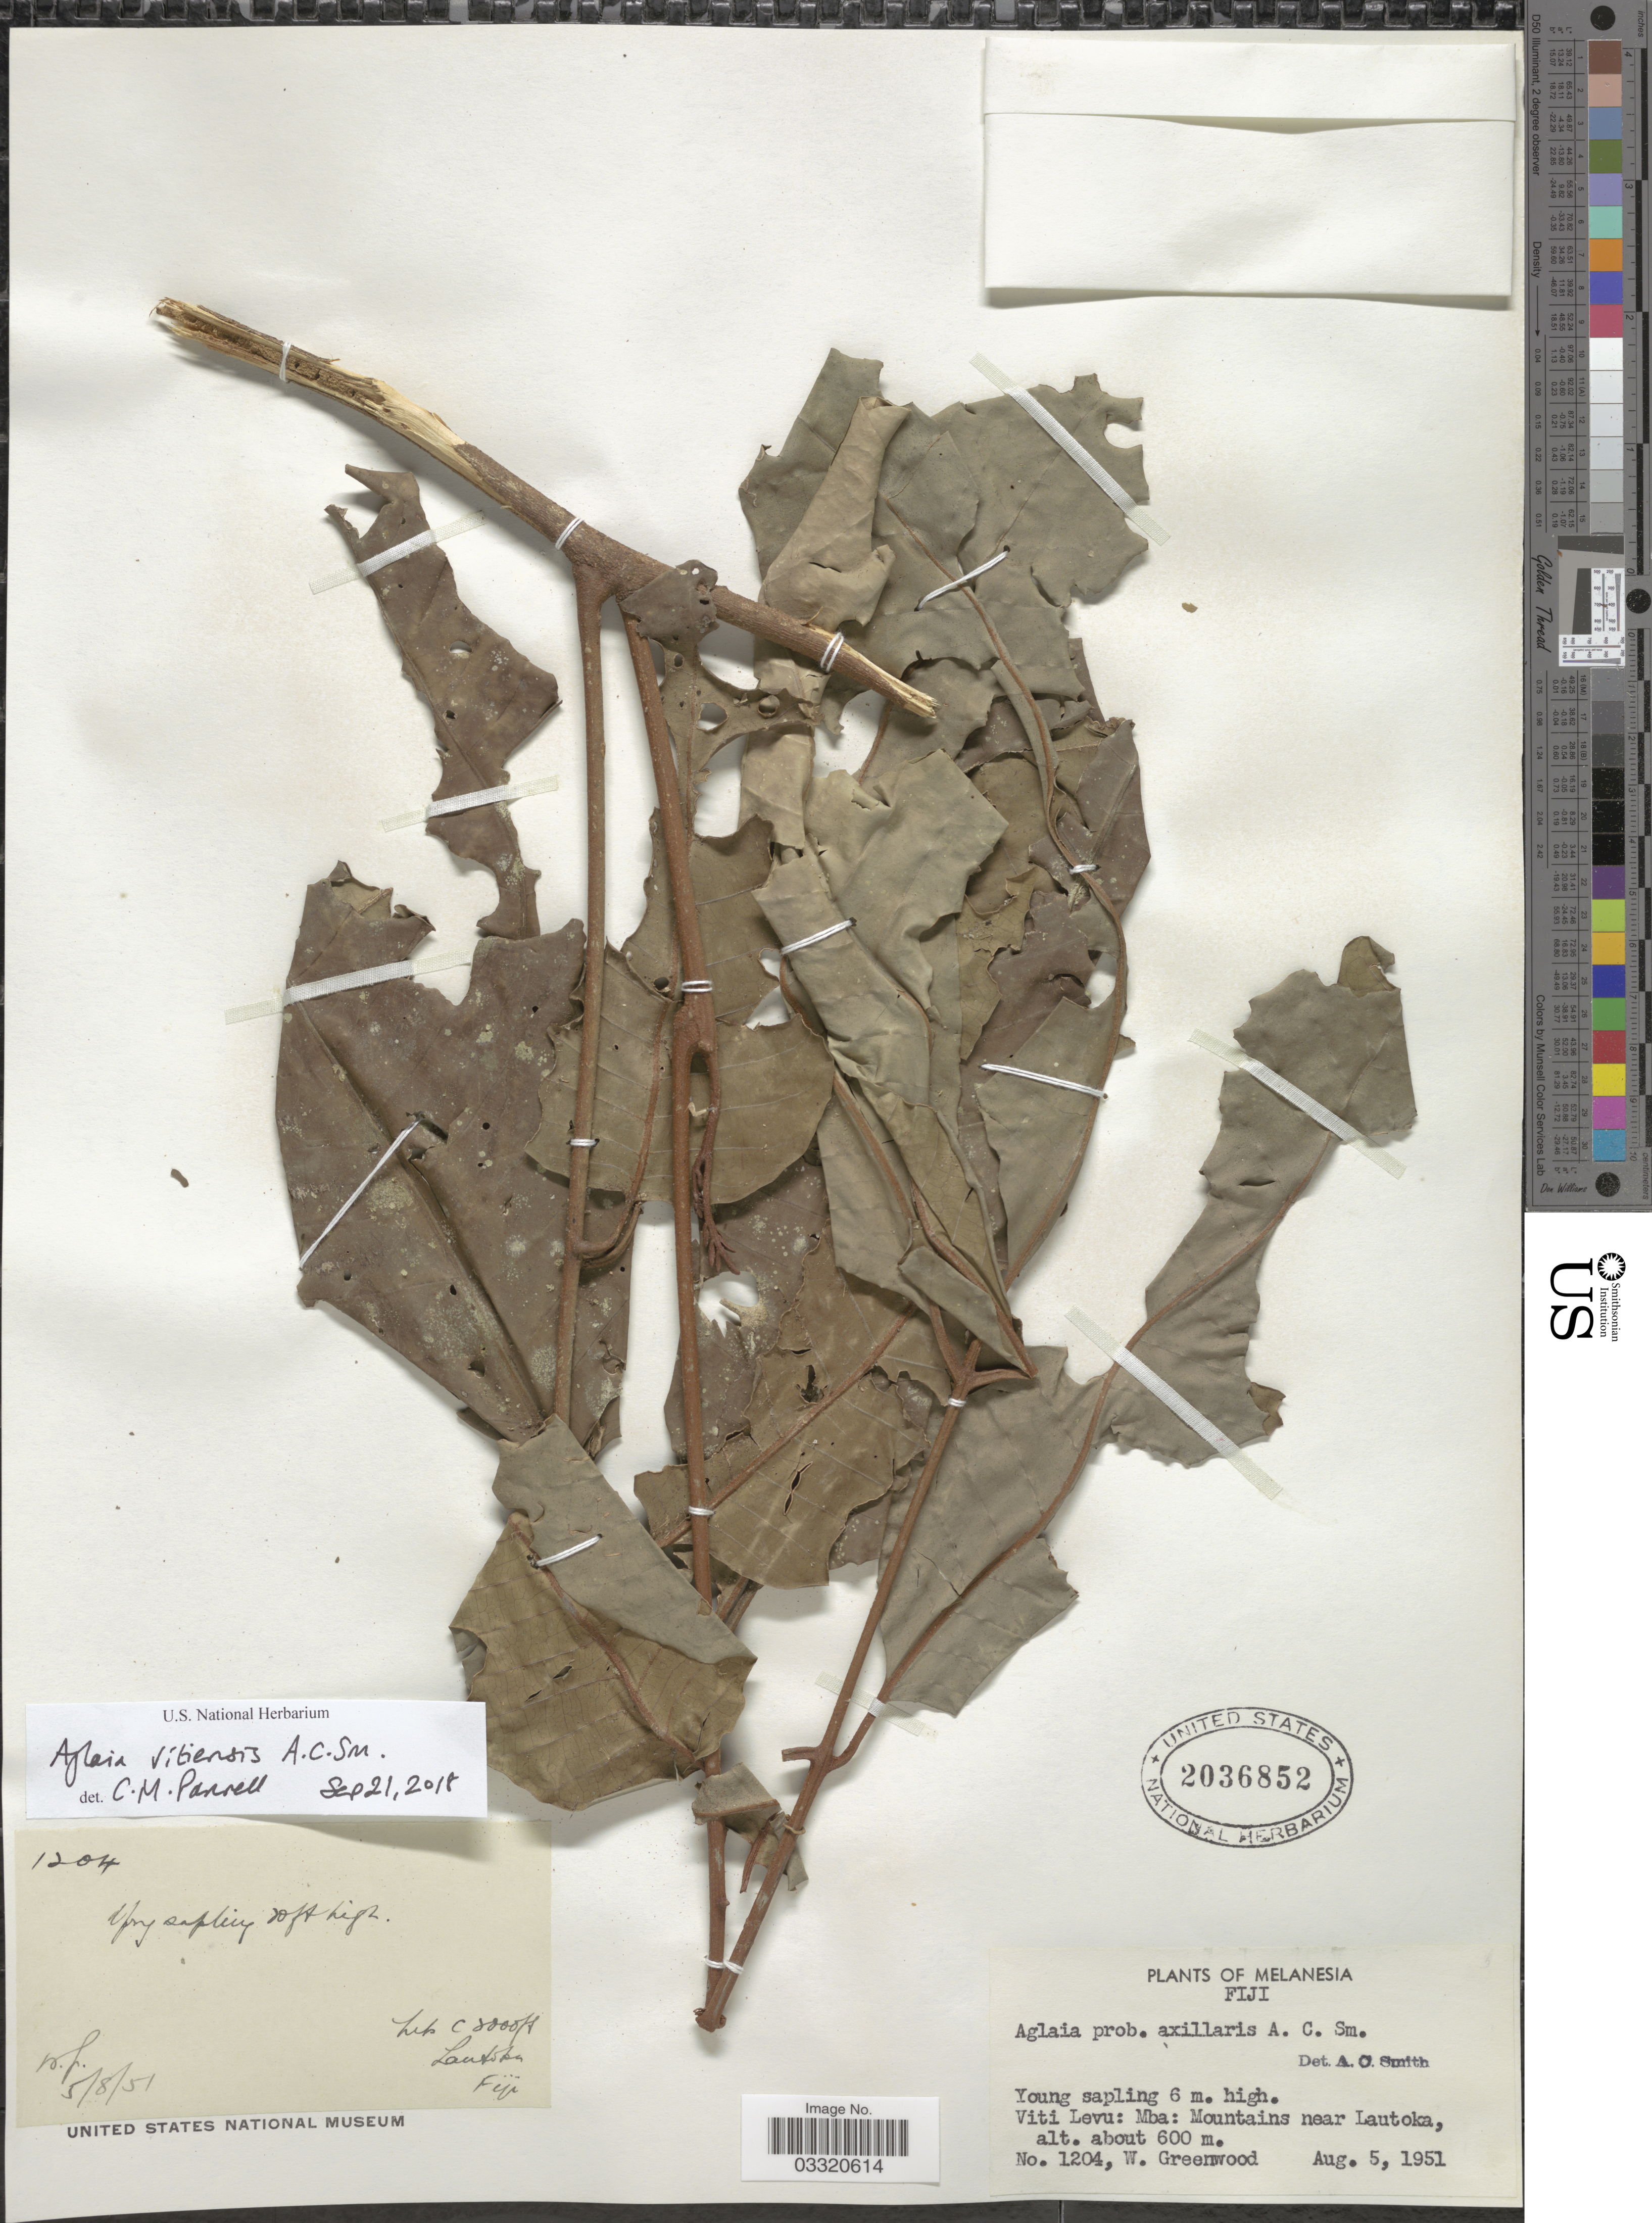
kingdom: Plantae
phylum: Tracheophyta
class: Magnoliopsida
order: Sapindales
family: Meliaceae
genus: Aglaia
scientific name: Aglaia vitiensis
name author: A.C. Sm.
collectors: W. Greenwood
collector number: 1204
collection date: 1951-08-05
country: Fiji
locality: Viti Levu: Mba: Mountains near Lautoka.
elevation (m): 600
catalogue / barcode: US 2036852